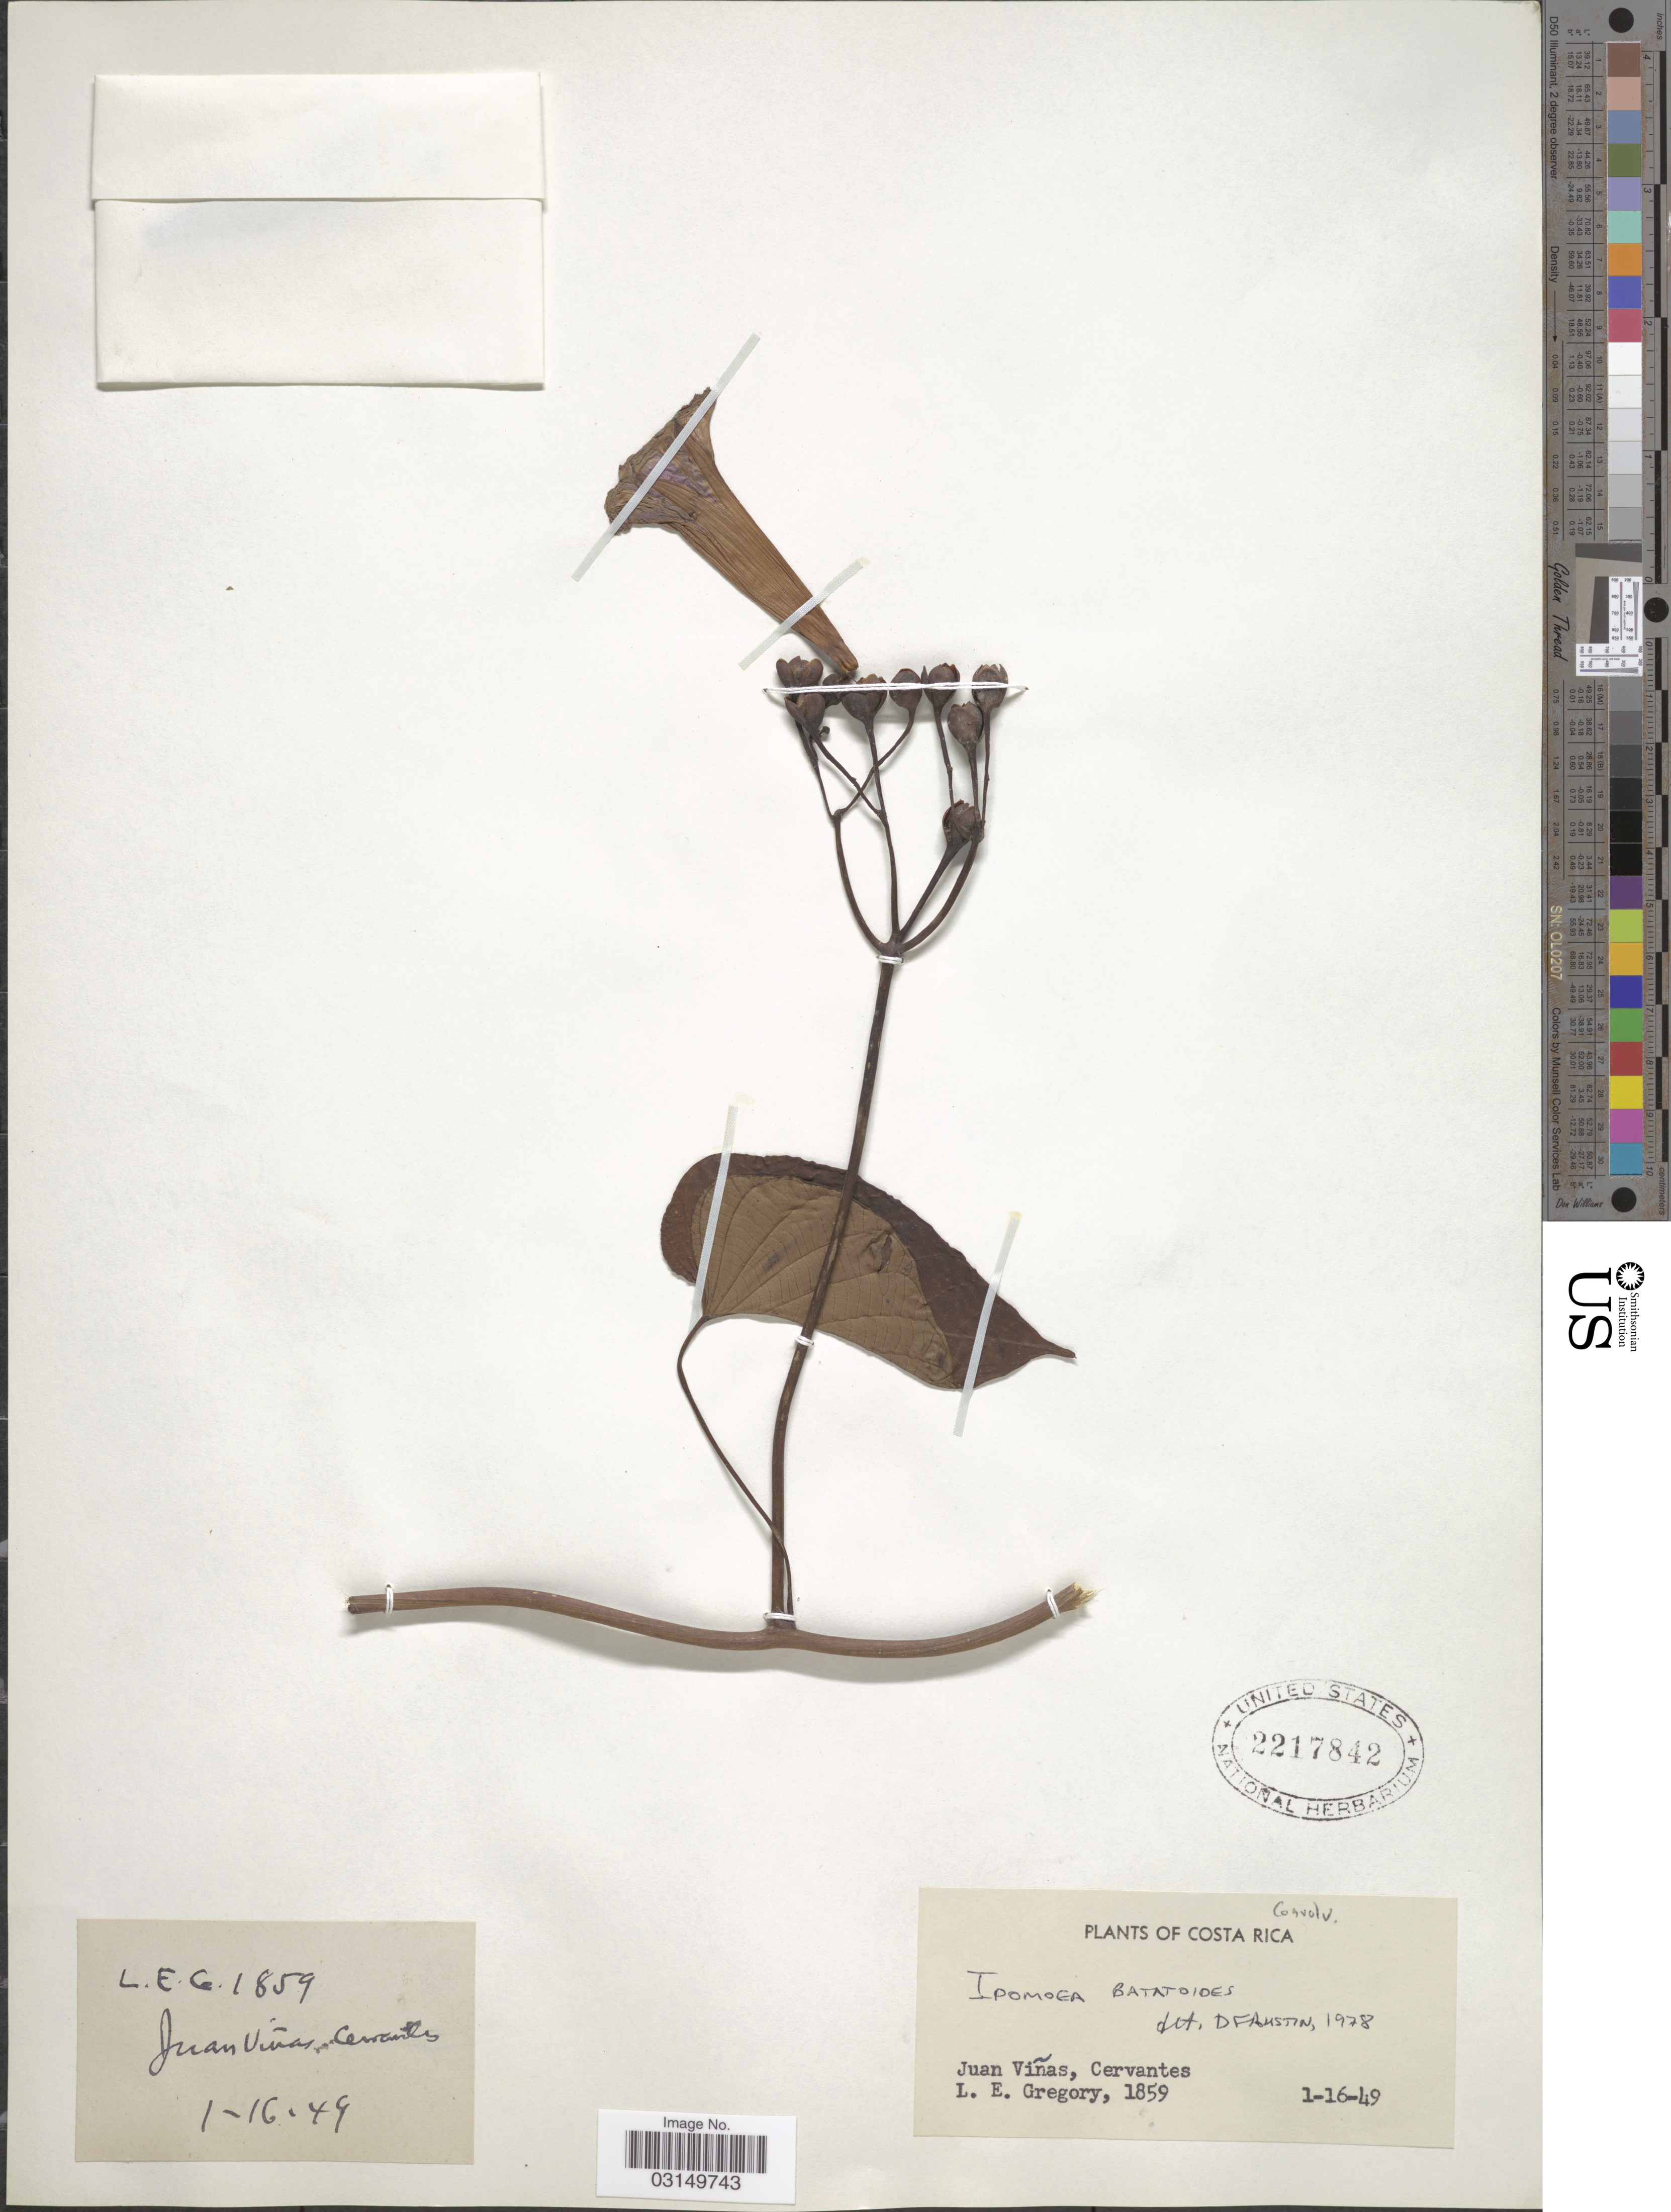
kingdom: Plantae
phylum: Tracheophyta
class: Magnoliopsida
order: Solanales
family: Convolvulaceae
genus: Ipomoea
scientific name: Ipomoea batatoides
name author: Choisy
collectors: L. E. Gregory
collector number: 1859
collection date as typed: Transcribed d/m/y: 16/1/49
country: Costa Rica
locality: Juan Viñas, Cervantes.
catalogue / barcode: US 2217842